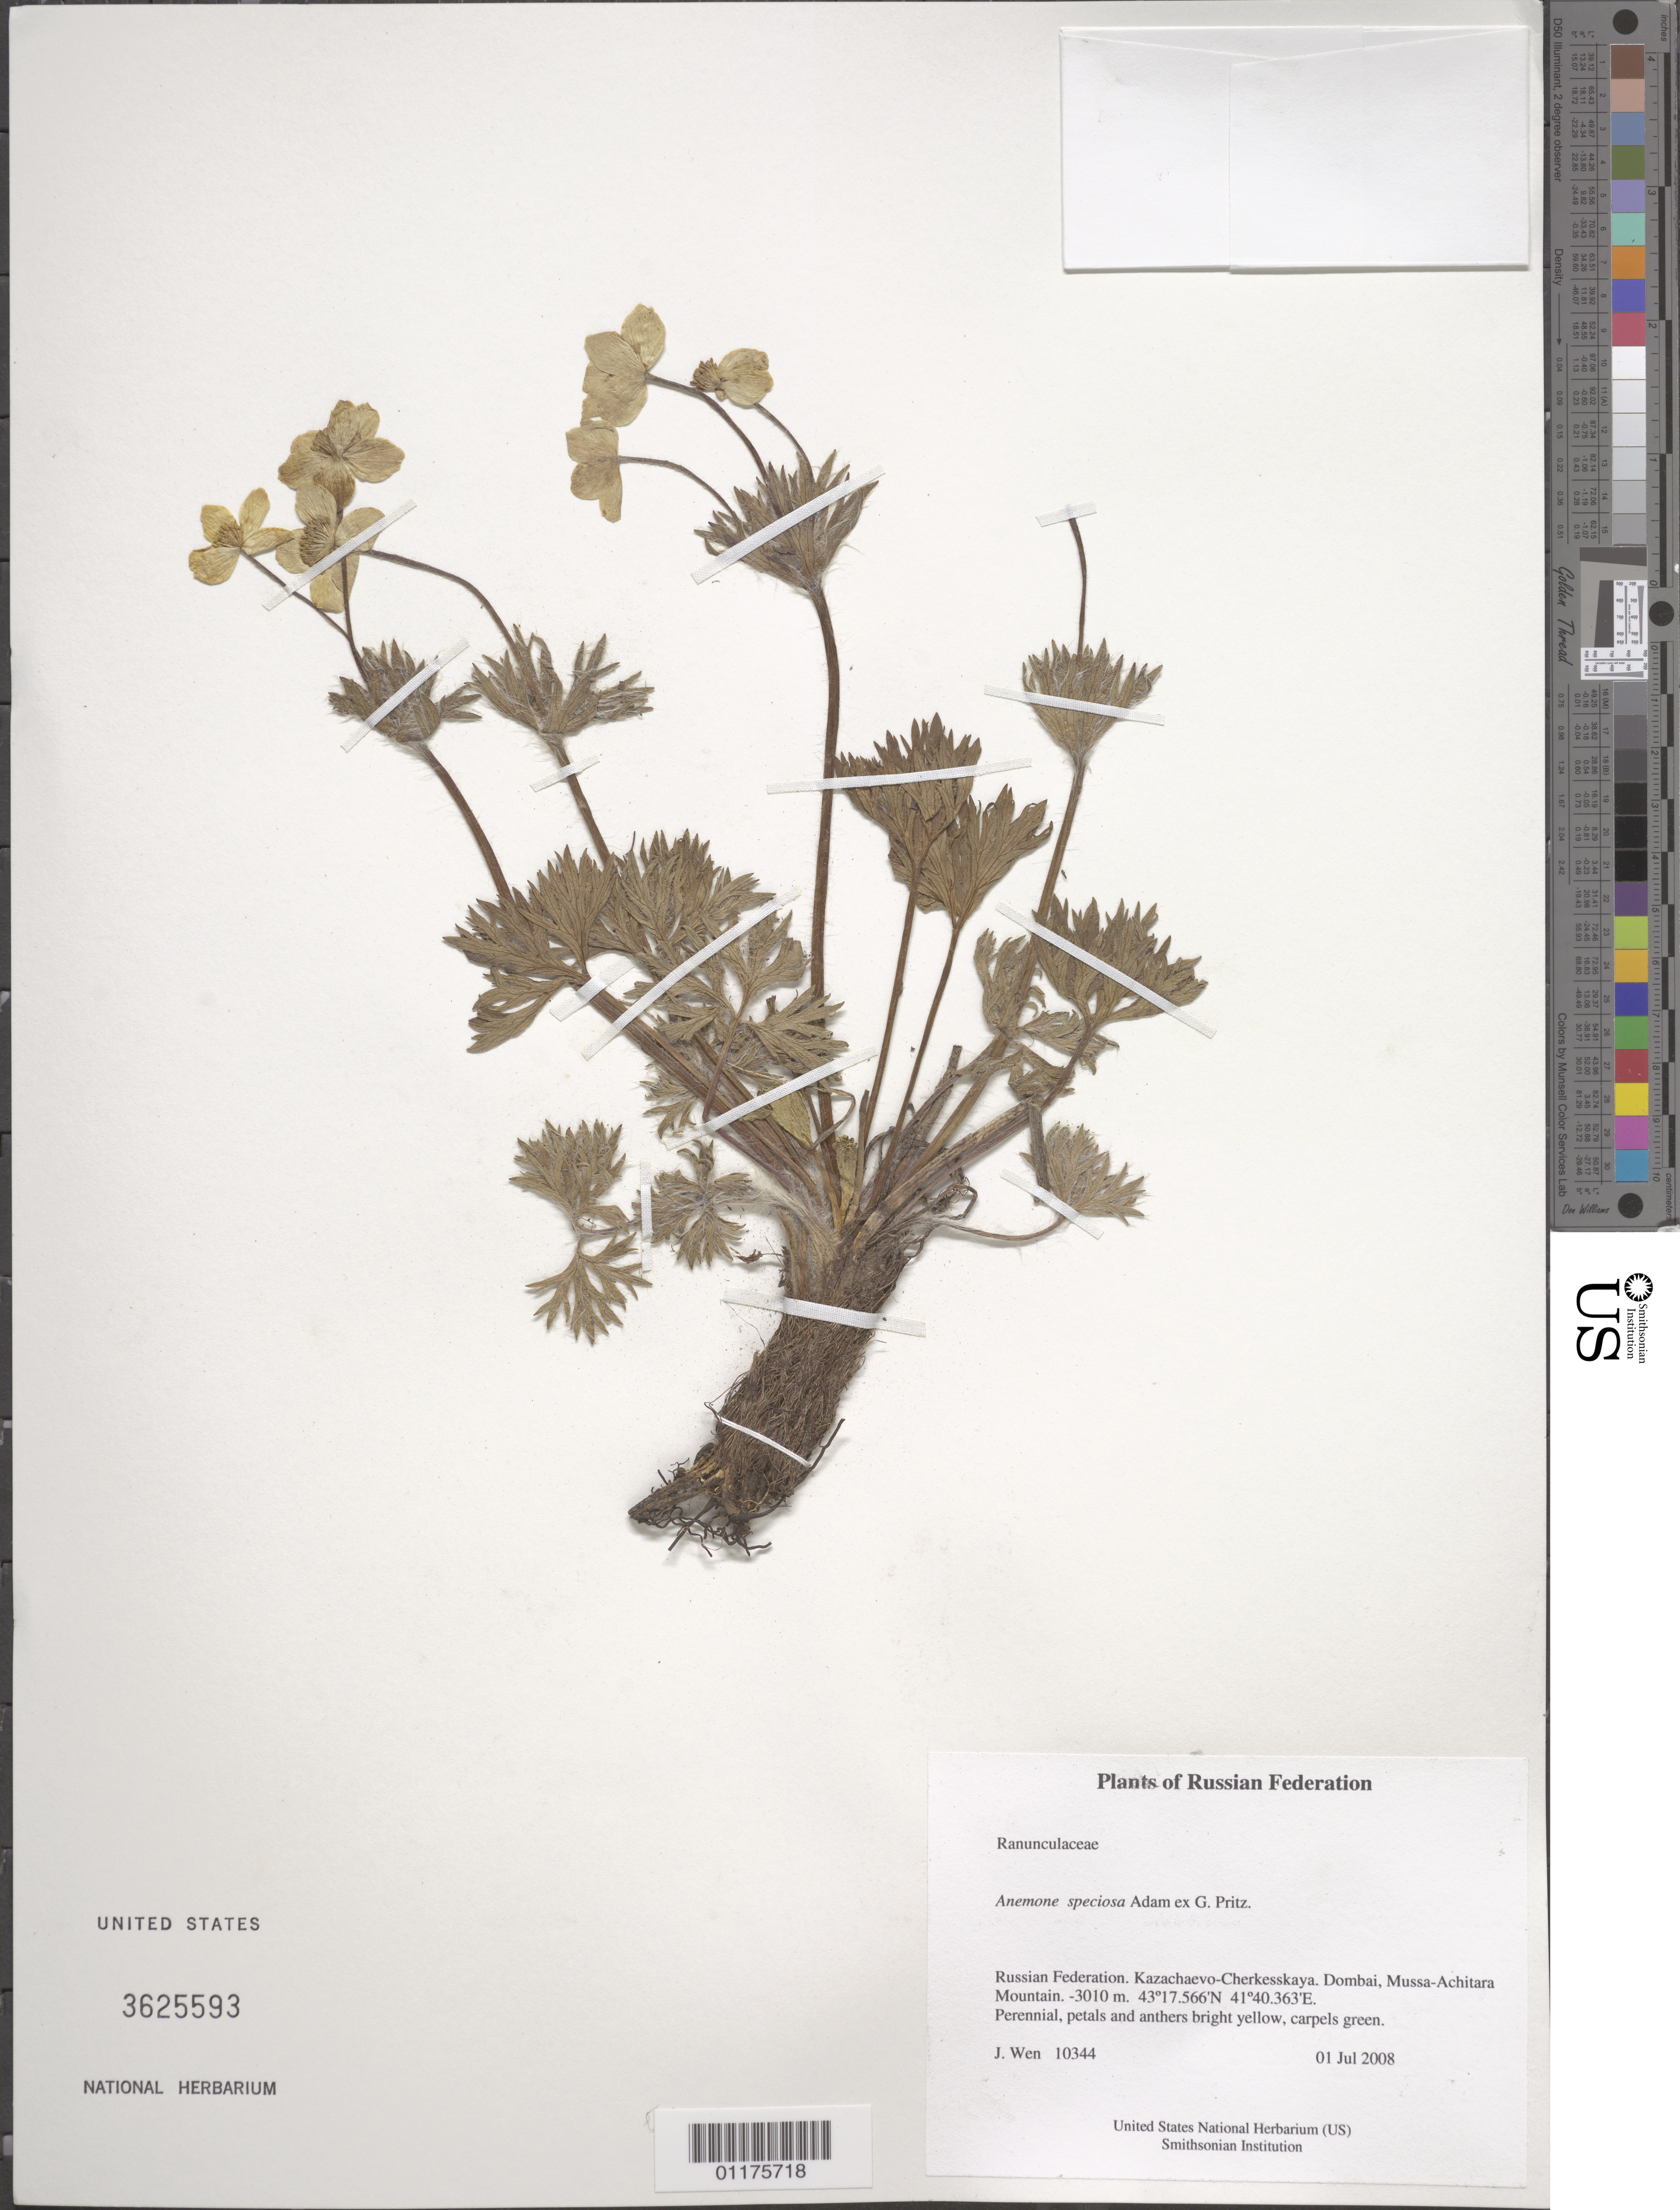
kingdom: Plantae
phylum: Tracheophyta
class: Magnoliopsida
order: Ranunculales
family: Ranunculaceae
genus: Anemone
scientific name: Anemone speciosa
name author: Adams ex Pritz.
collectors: J. Wen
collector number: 10344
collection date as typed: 01 Jul 2008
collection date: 2008-07-01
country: Russian Federation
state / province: Karachay-Cherkess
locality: Dombai, Mussa-Achitara Mountain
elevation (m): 3010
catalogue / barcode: US 3625593